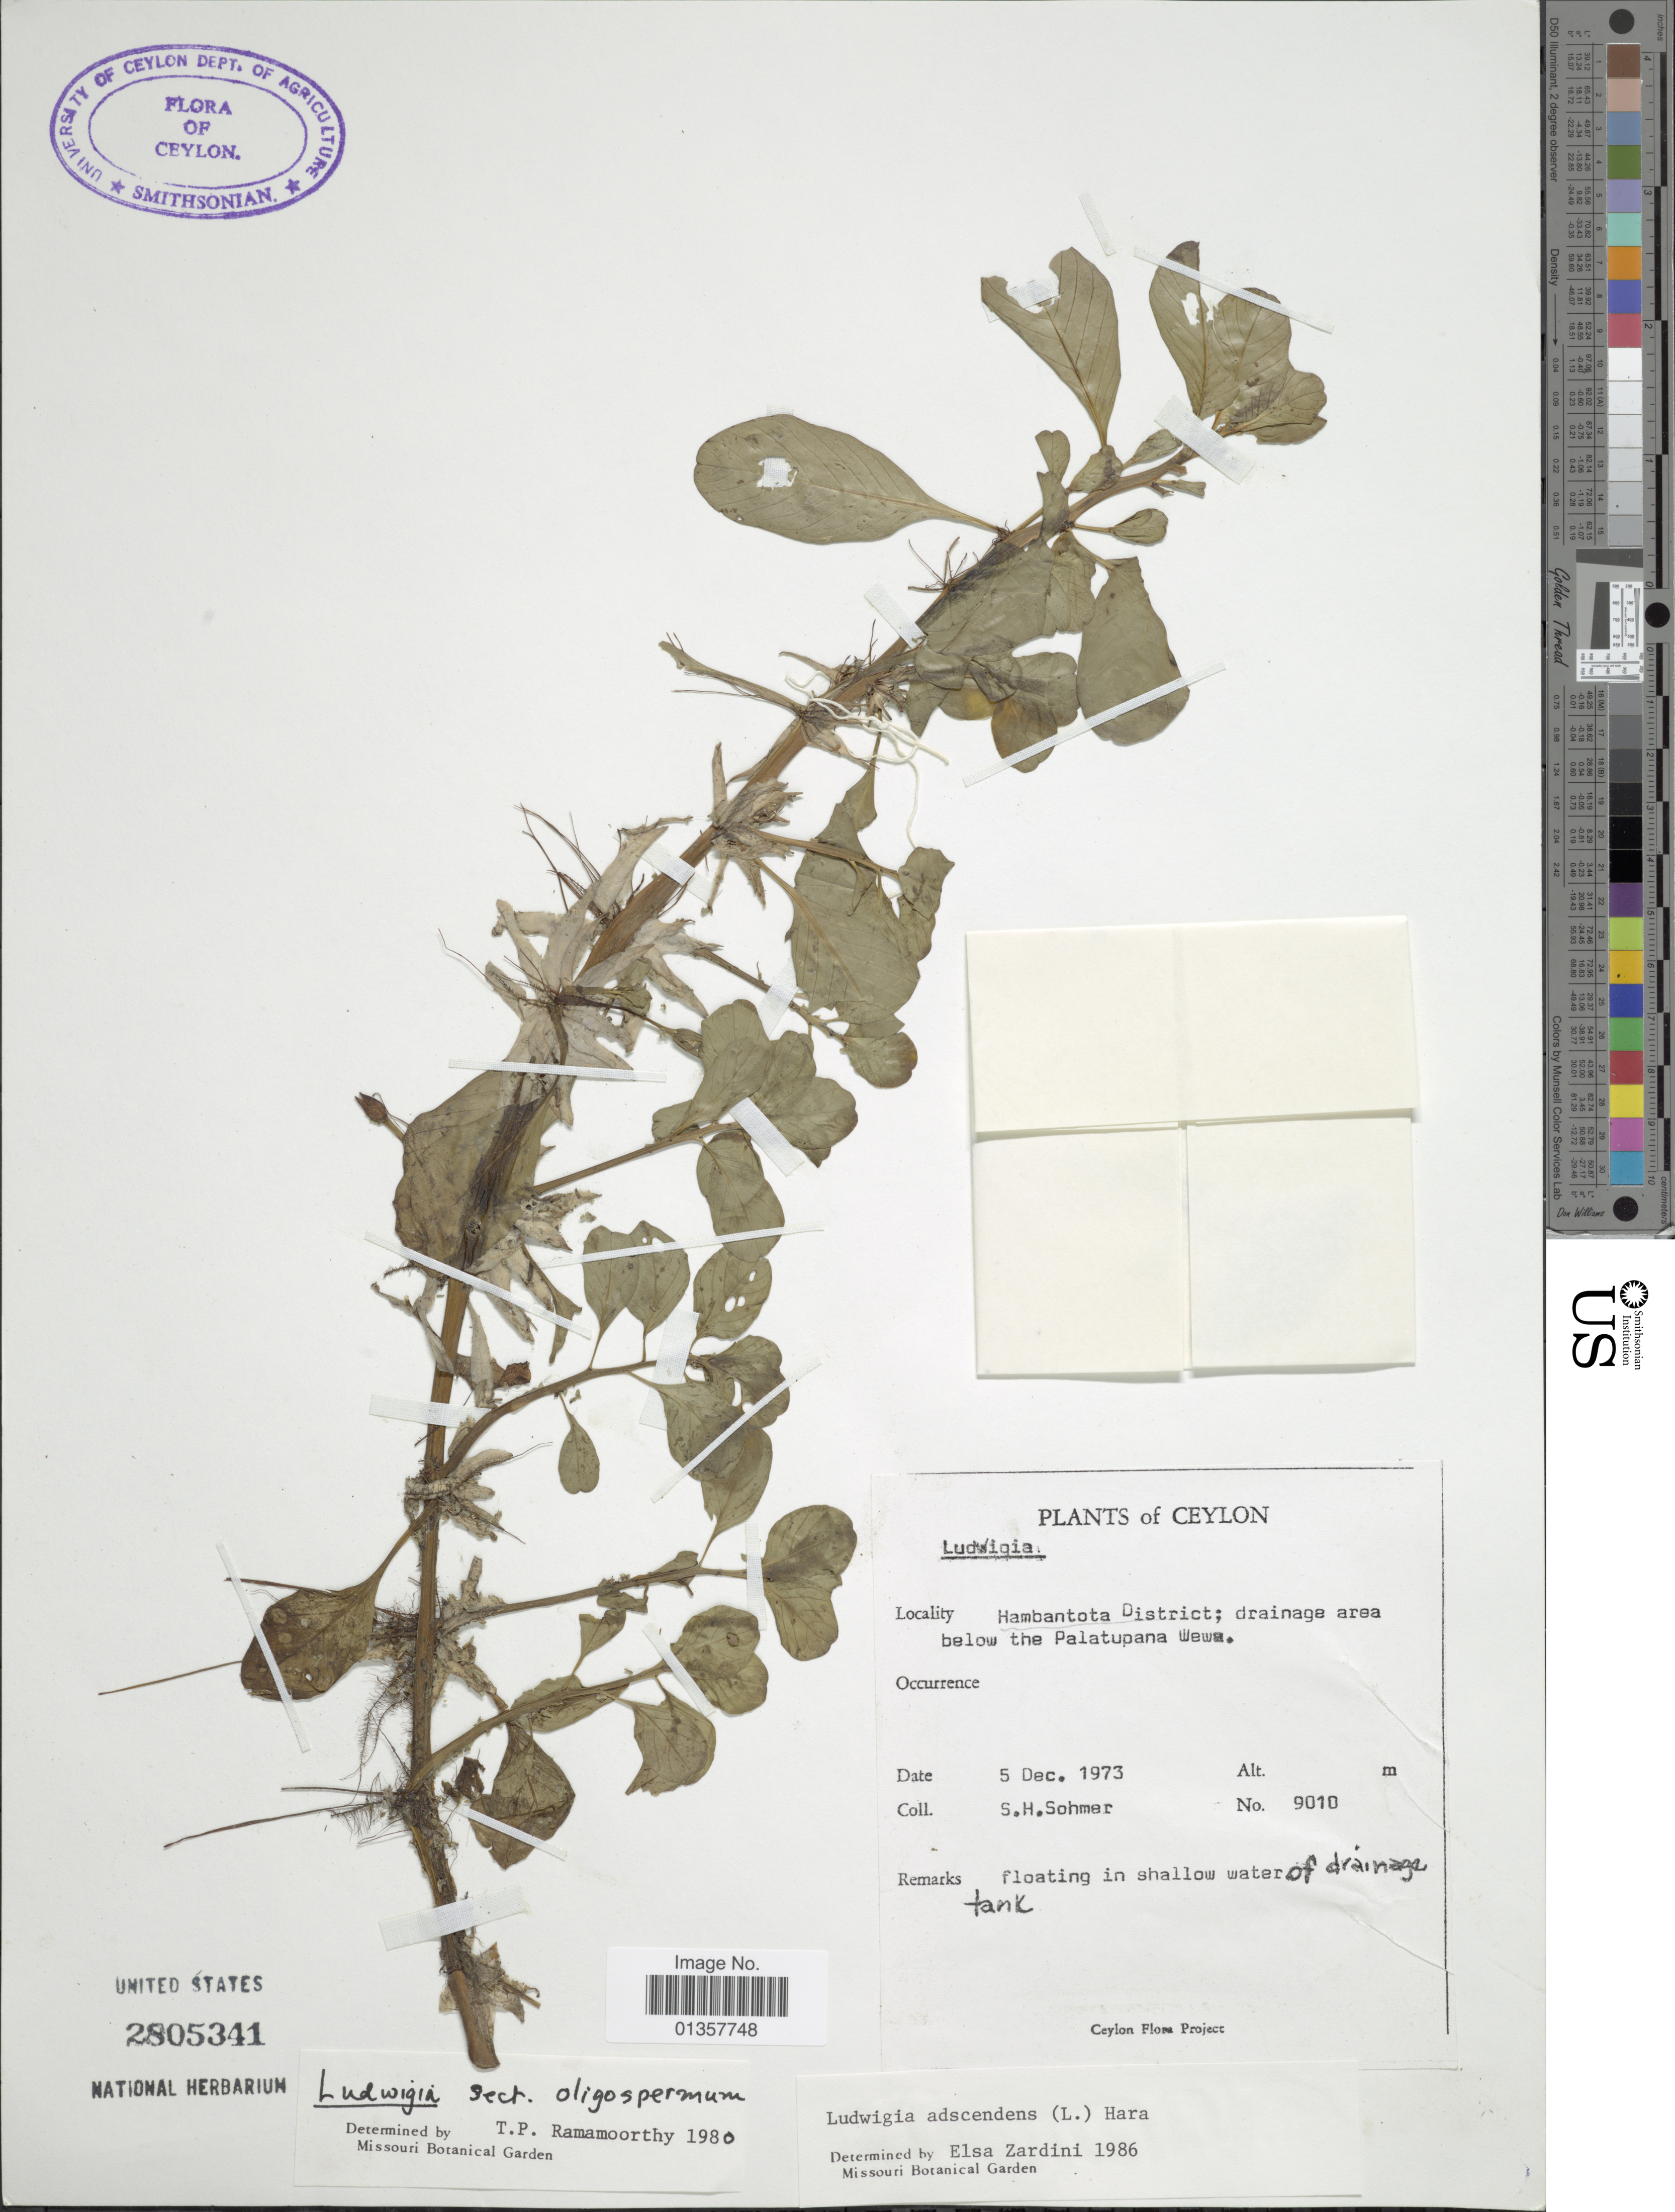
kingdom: Plantae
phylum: Tracheophyta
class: Magnoliopsida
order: Myrtales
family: Onagraceae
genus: Ludwigia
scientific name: Ludwigia adscendens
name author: (L.) H. Hara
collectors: S. H. Sohmer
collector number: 9010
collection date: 1973-12-05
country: Sri Lanka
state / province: Southern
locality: Ceylon. Hambantota District: drainage area below the Palatupana Wewa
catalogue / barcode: US 2805341